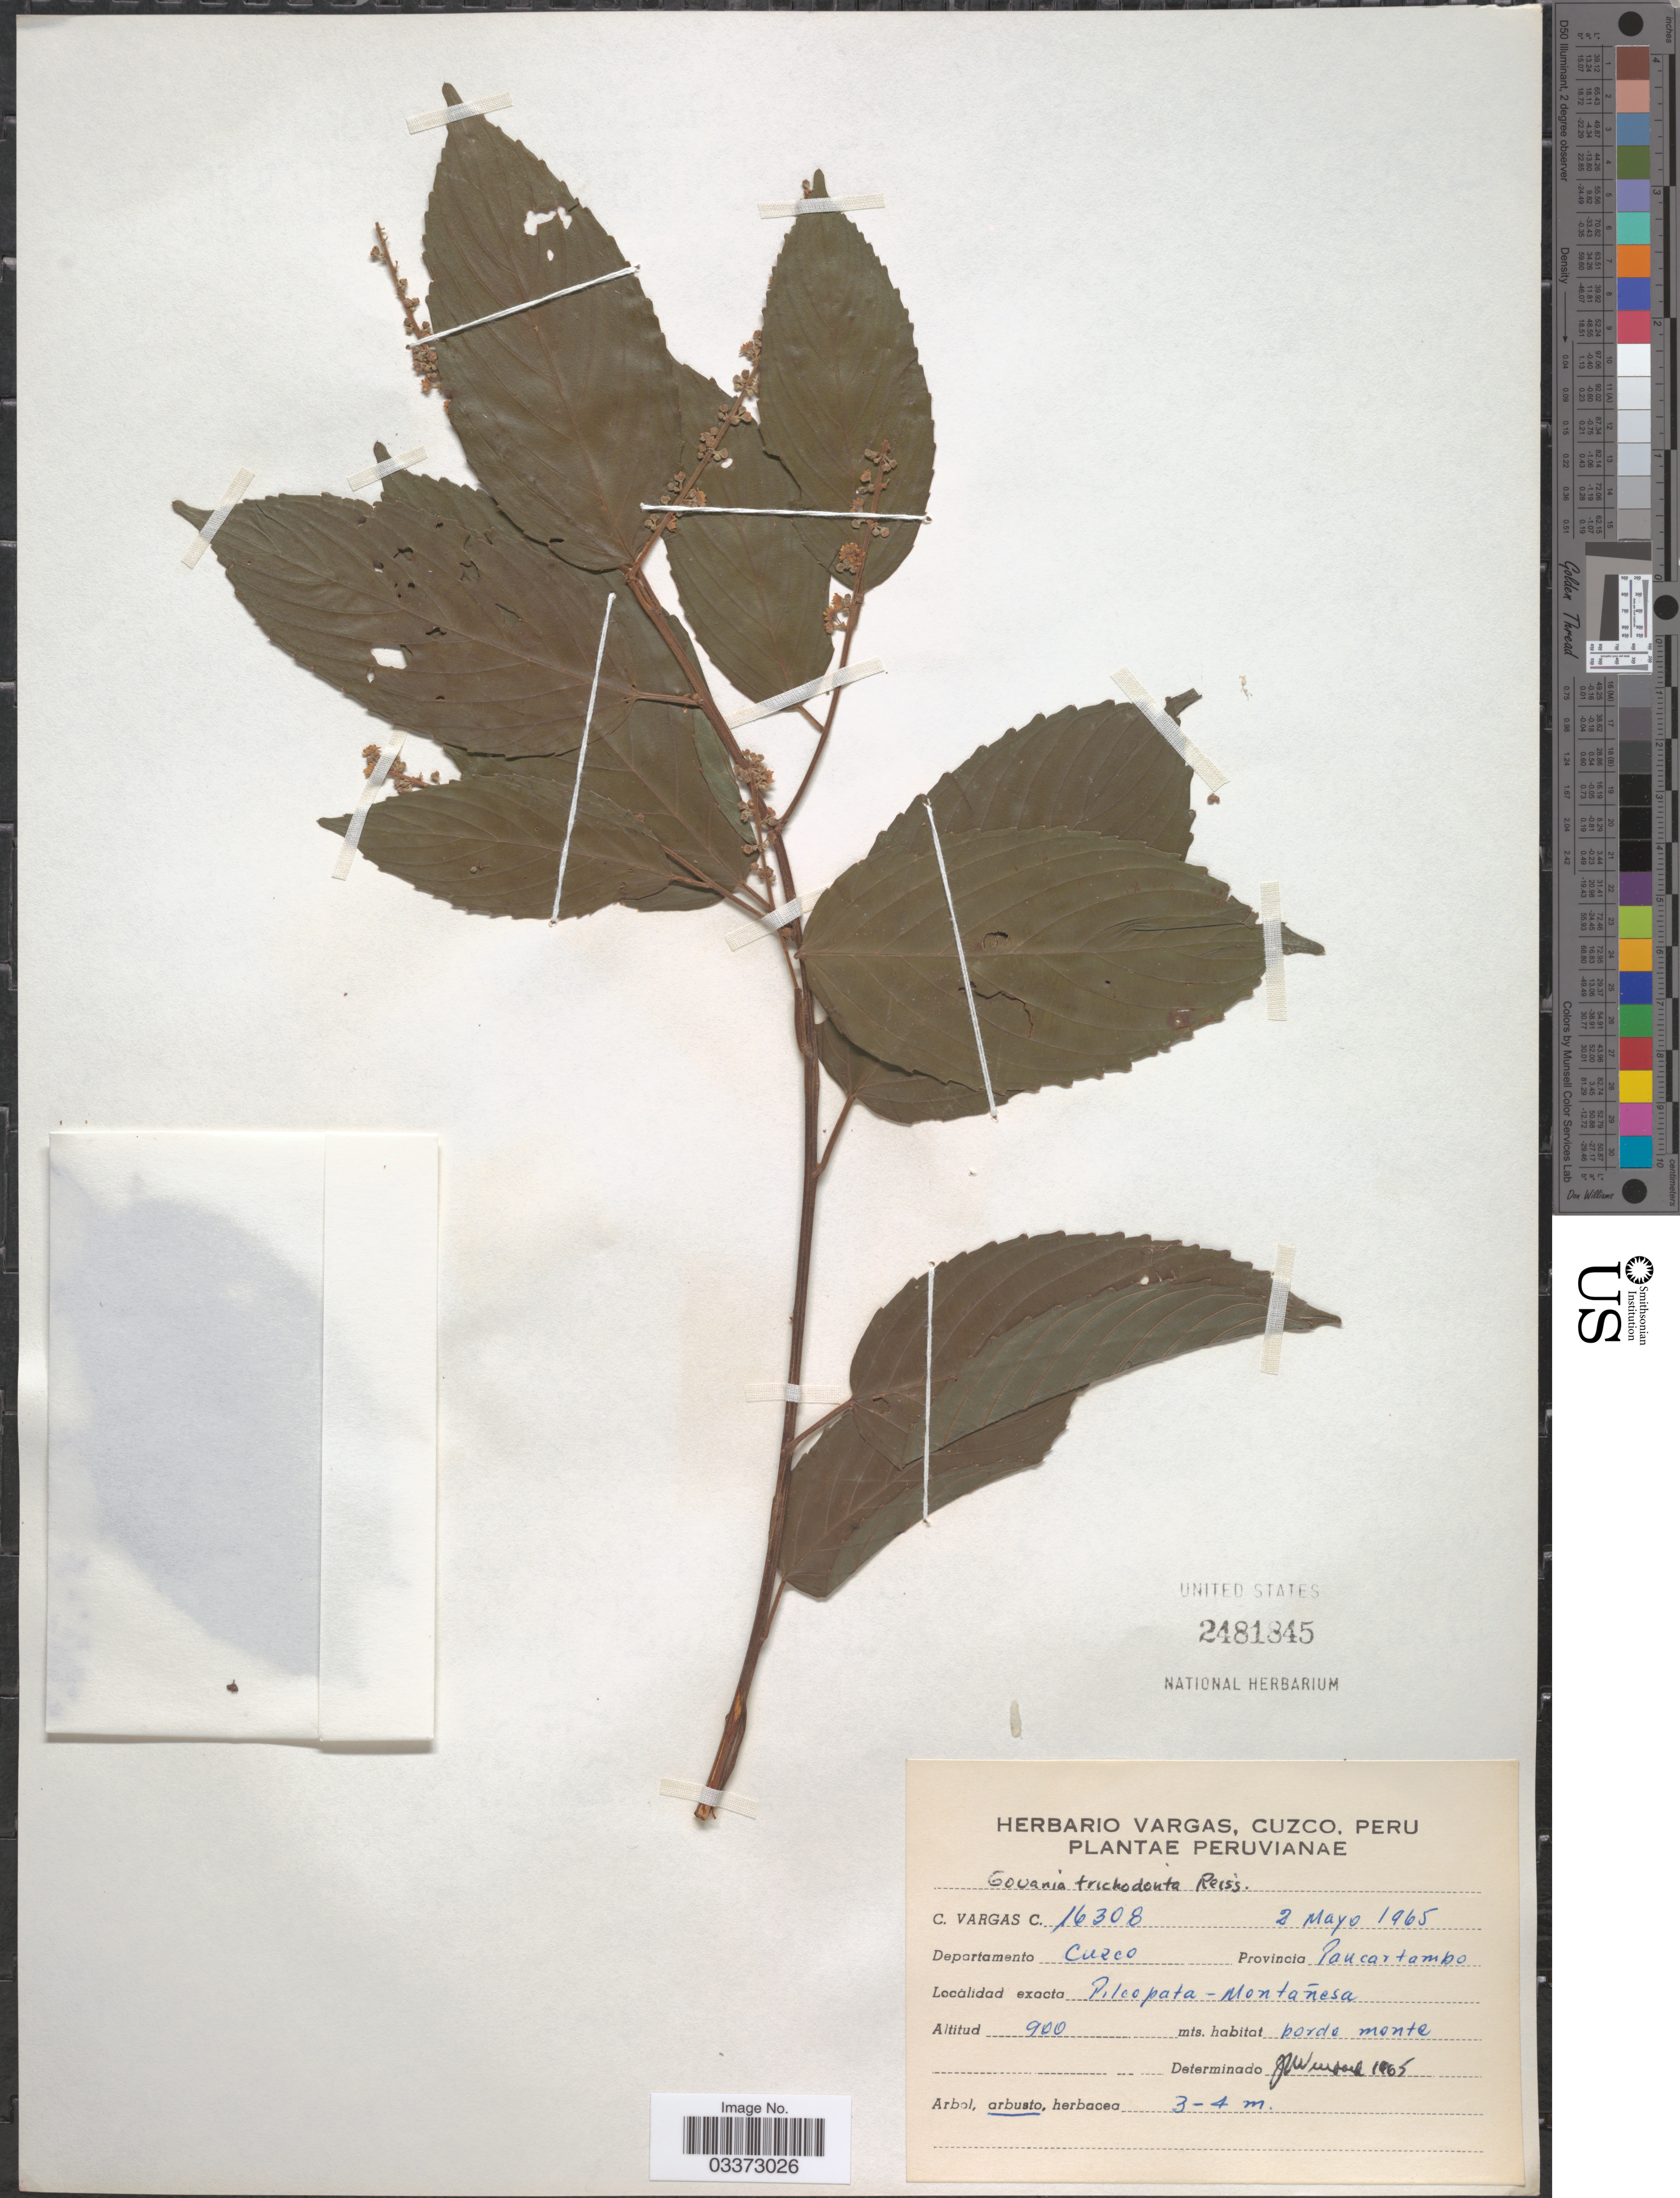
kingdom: Plantae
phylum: Tracheophyta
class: Magnoliopsida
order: Rosales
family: Rhamnaceae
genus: Gouania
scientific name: Gouania trichodonta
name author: Reissek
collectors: C. Vargas Calderón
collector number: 16308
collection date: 1965-05-02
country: Peru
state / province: Cusco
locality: Departamento Cuzco. Provincia Paucartambo. Pilcopata - Montañesa.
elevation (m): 900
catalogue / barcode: US 2481845